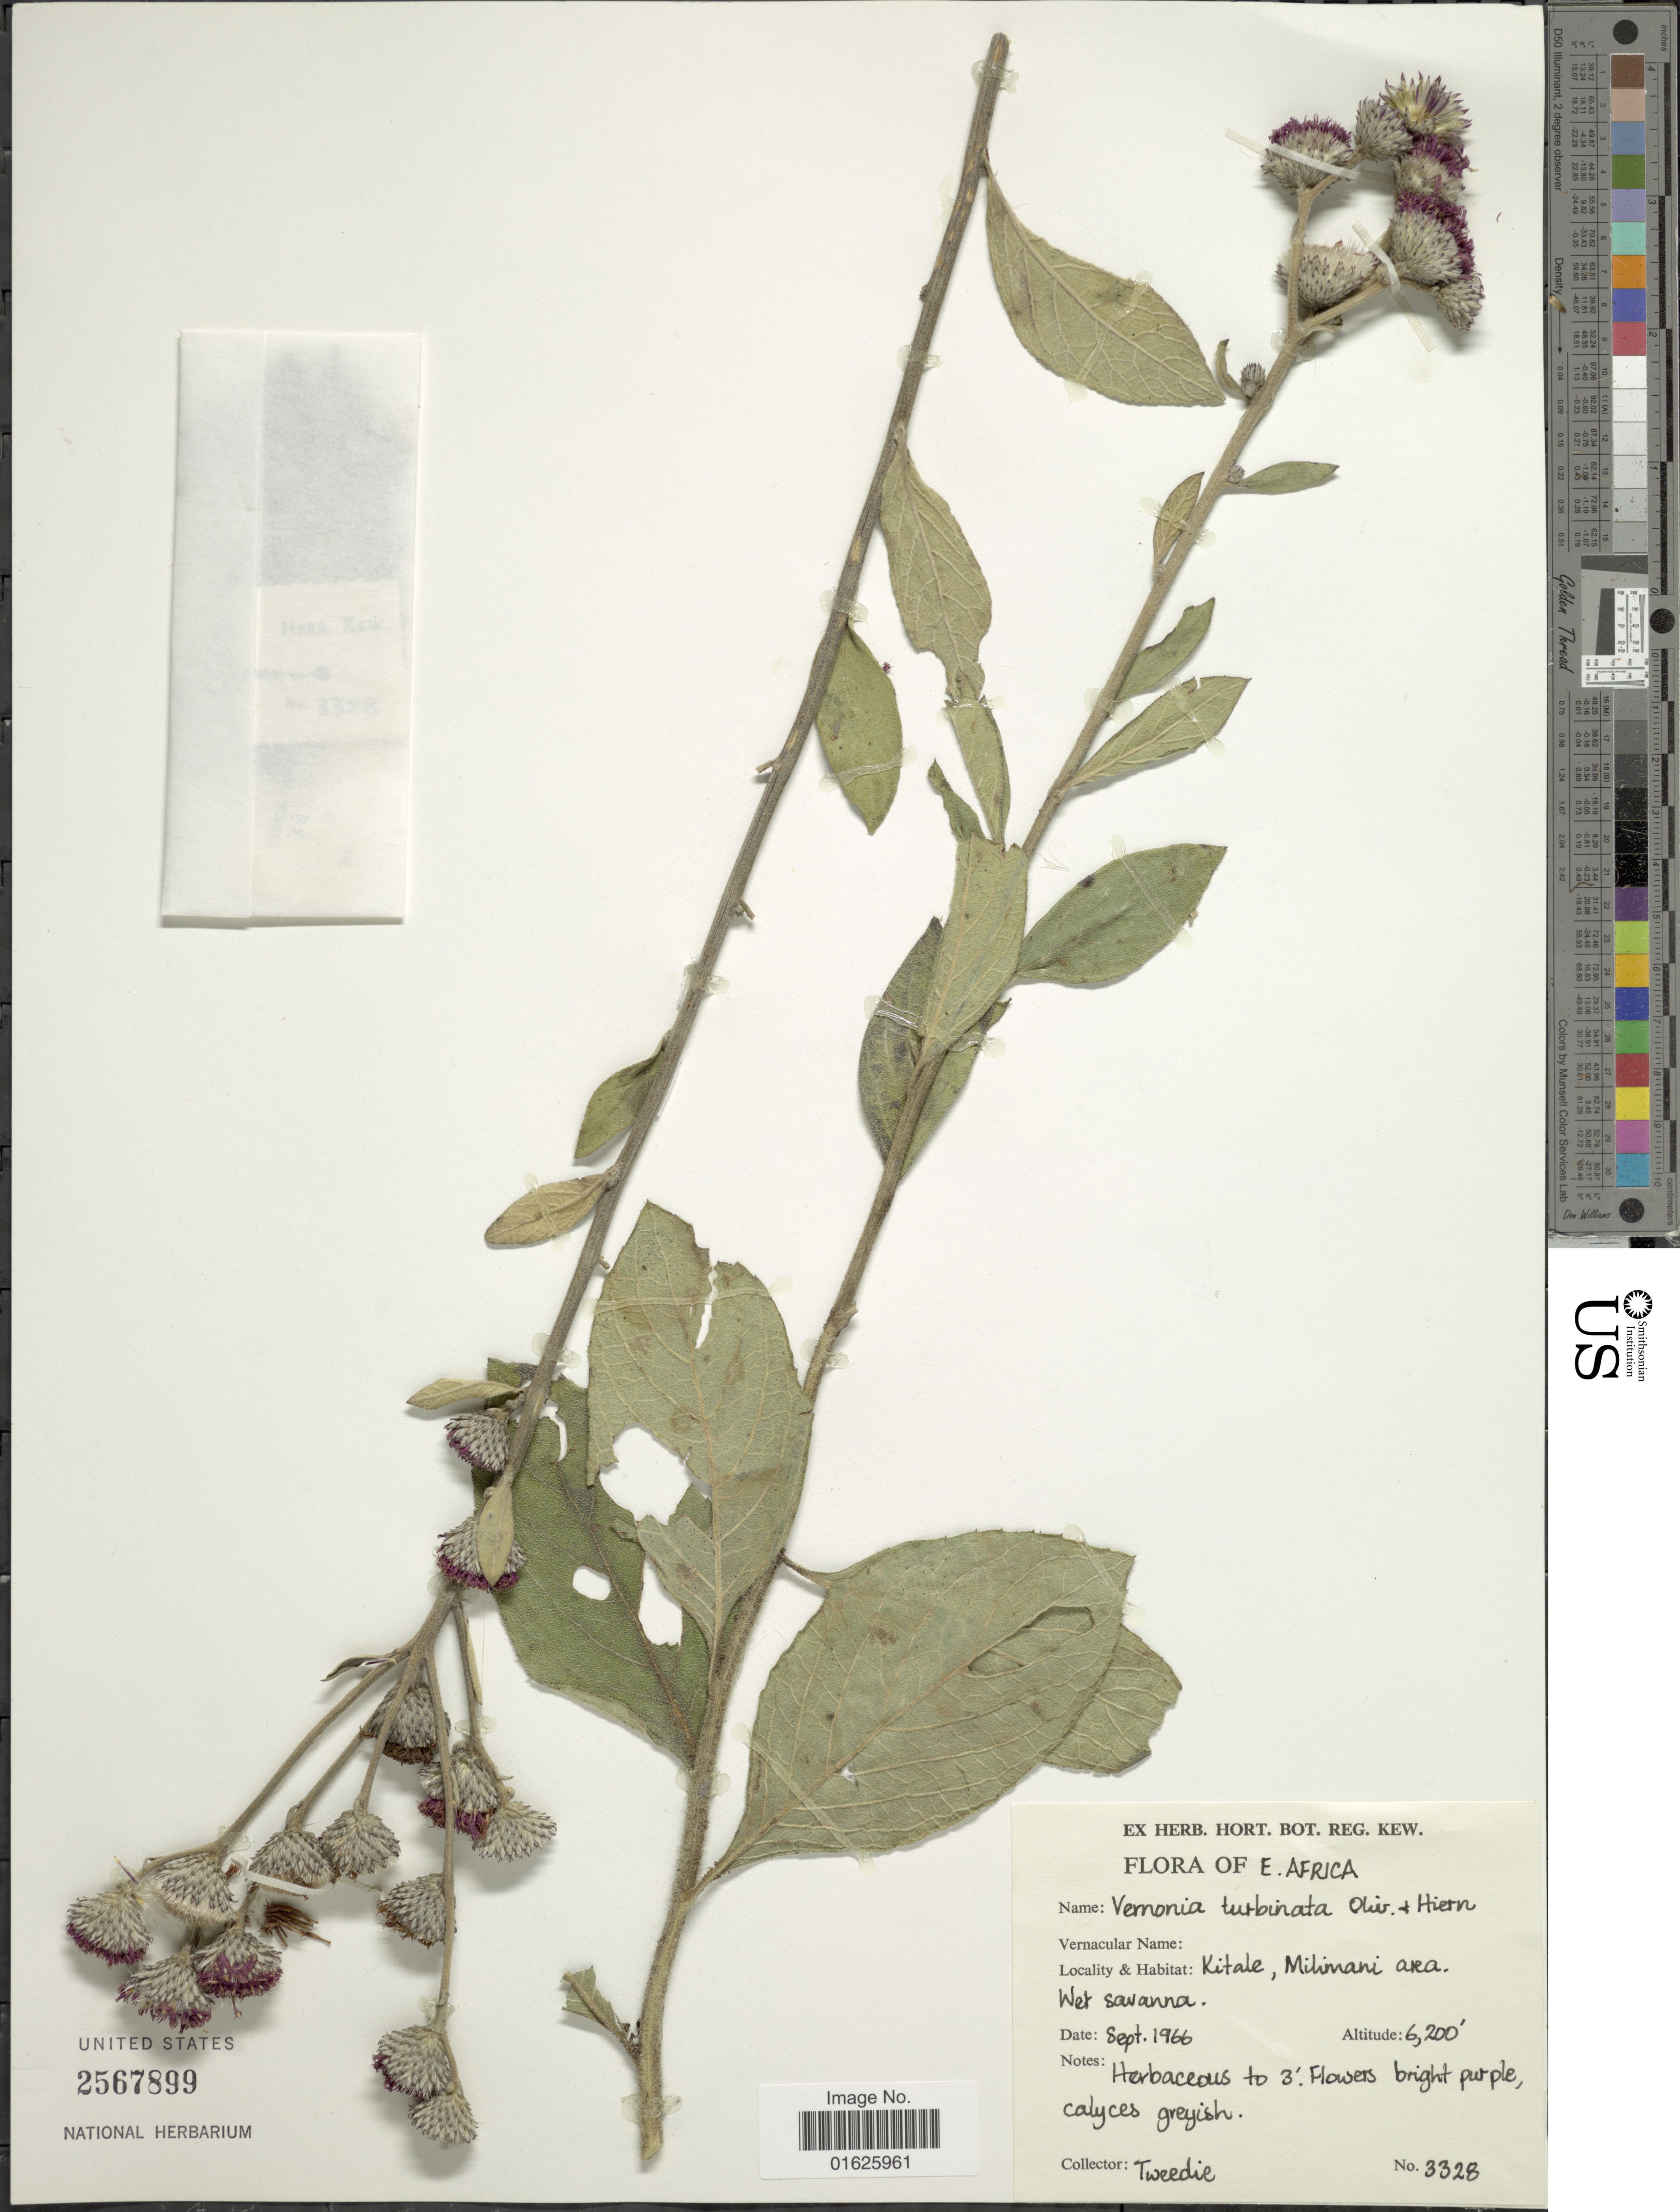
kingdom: Plantae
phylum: Tracheophyta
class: Magnoliopsida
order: Asterales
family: Asteraceae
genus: Orbivestus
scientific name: Orbivestus turbinata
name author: (Oliv. & Hiern) H. Rob.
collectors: -- Tweedie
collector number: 3328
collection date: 1966-09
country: Kenya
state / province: Lamu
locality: East Africa, Kitale, Milimani area. Wet savanna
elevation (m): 1890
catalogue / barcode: US 2567899